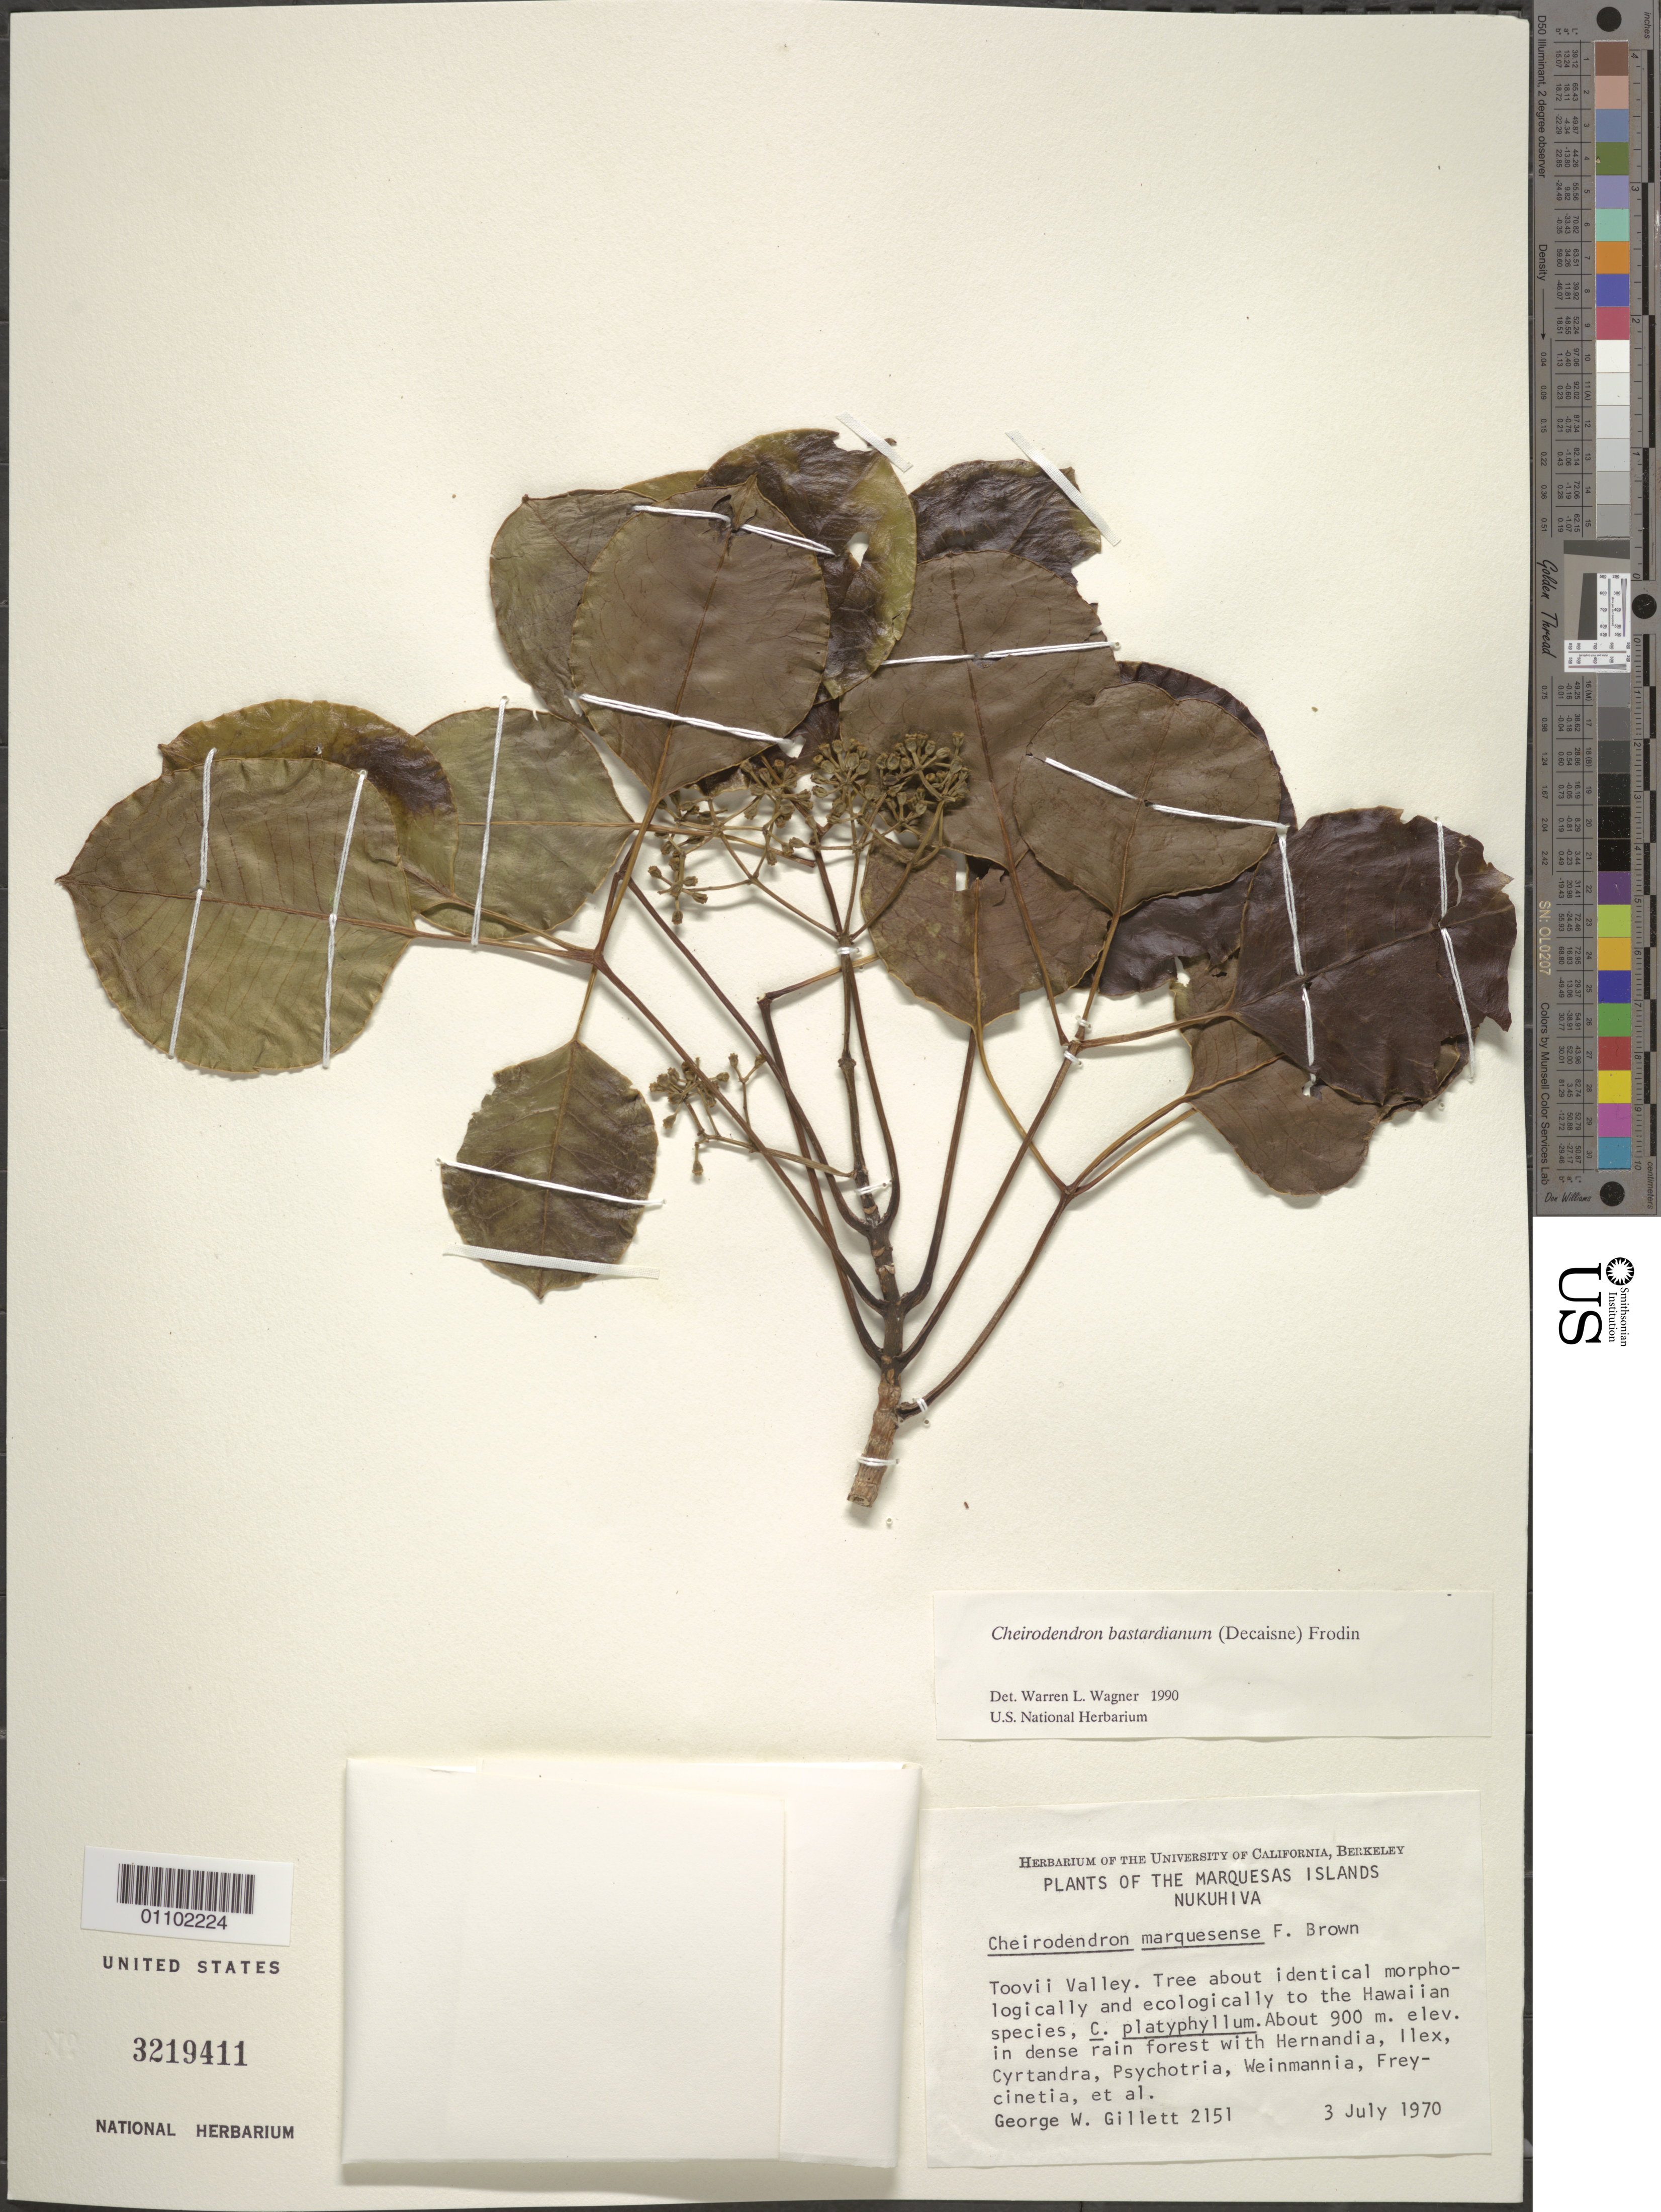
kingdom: Plantae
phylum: Tracheophyta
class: Magnoliopsida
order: Apiales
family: Araliaceae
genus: Cheirodendron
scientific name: Cheirodendron bastardianum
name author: (Decne.) Frodin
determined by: Sachet, M.-H.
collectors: G. Gillett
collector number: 2151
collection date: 1970-07-03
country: French Polynesia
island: Nuku Hiva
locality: Toovii Valley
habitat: Dense rain forest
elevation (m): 900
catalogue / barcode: US 3219411